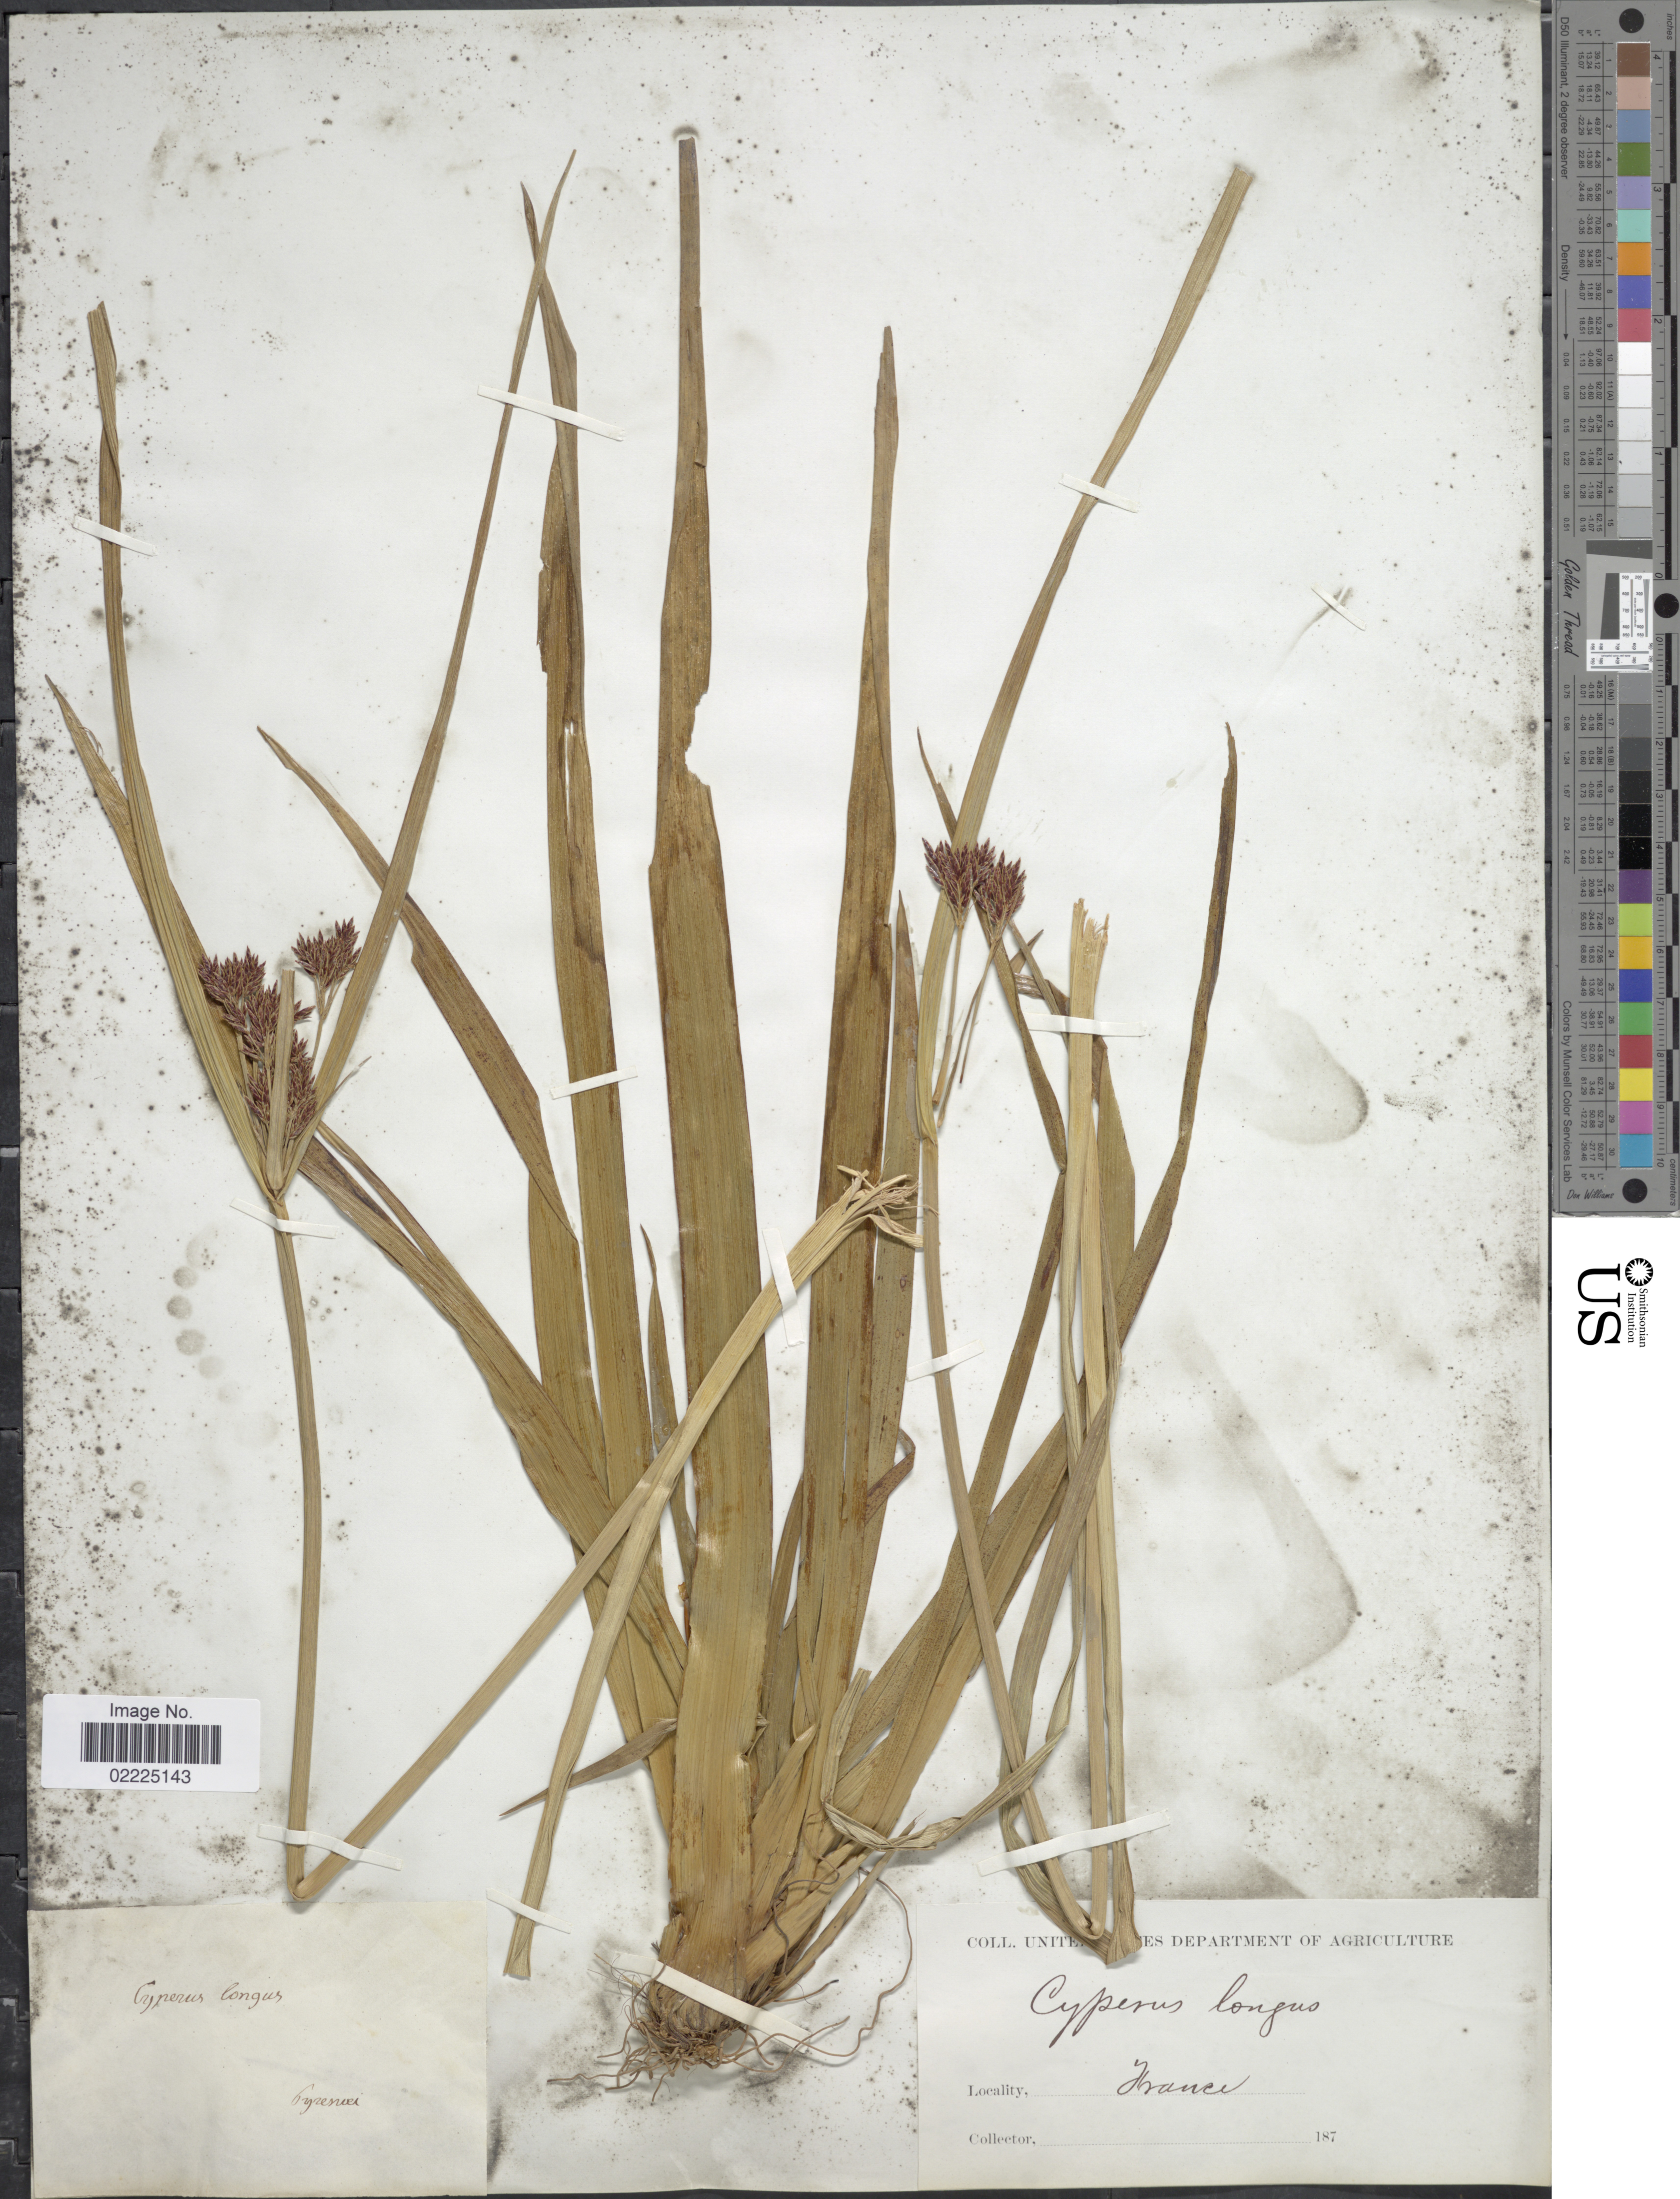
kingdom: Plantae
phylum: Tracheophyta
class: Liliopsida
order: Poales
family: Cyperaceae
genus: Cyperus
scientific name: Cyperus longus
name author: L.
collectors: ex herb. U. S. Department of Agriculture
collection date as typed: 187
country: France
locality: Pyrenees